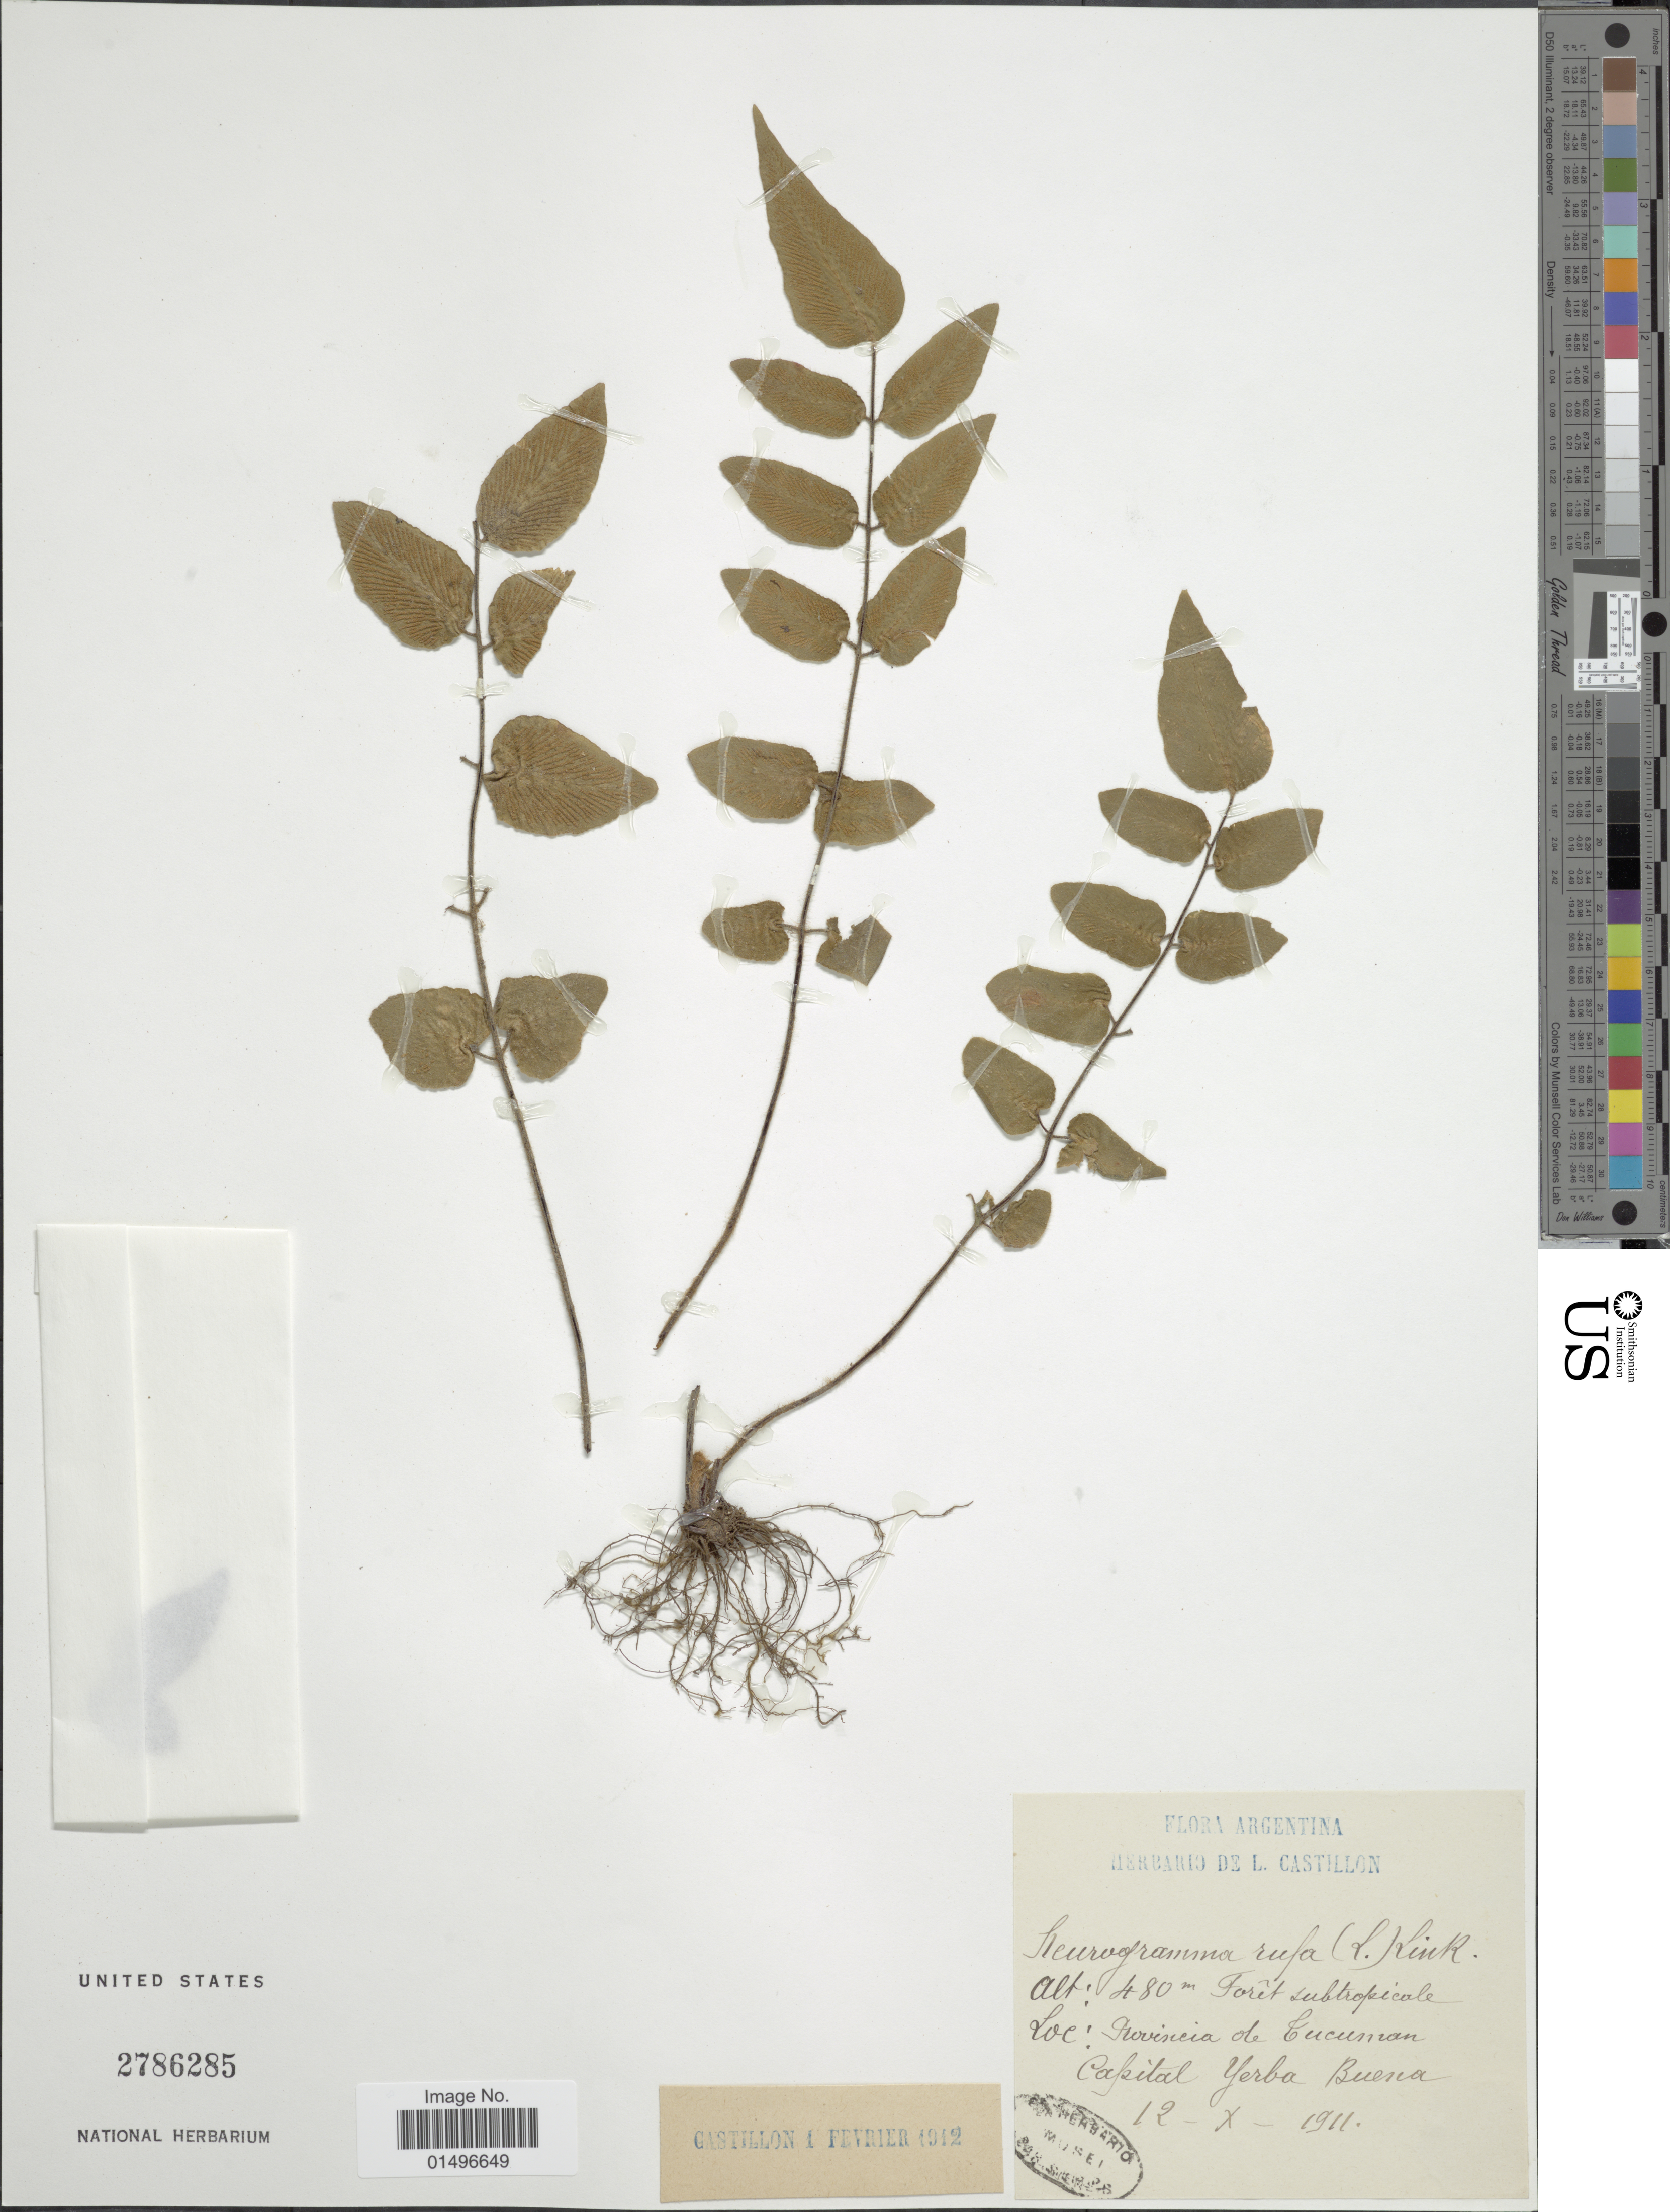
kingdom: Plantae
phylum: Tracheophyta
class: Polypodiopsida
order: Polypodiales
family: Pteridaceae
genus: Hemionitis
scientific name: Hemionitis tomentosa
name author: (Lam.) Raddi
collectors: ex herb. L. Castillon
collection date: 1911-10-12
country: Argentina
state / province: Tucuman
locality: Capital Yerba Buena.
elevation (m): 480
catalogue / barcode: US 2786285